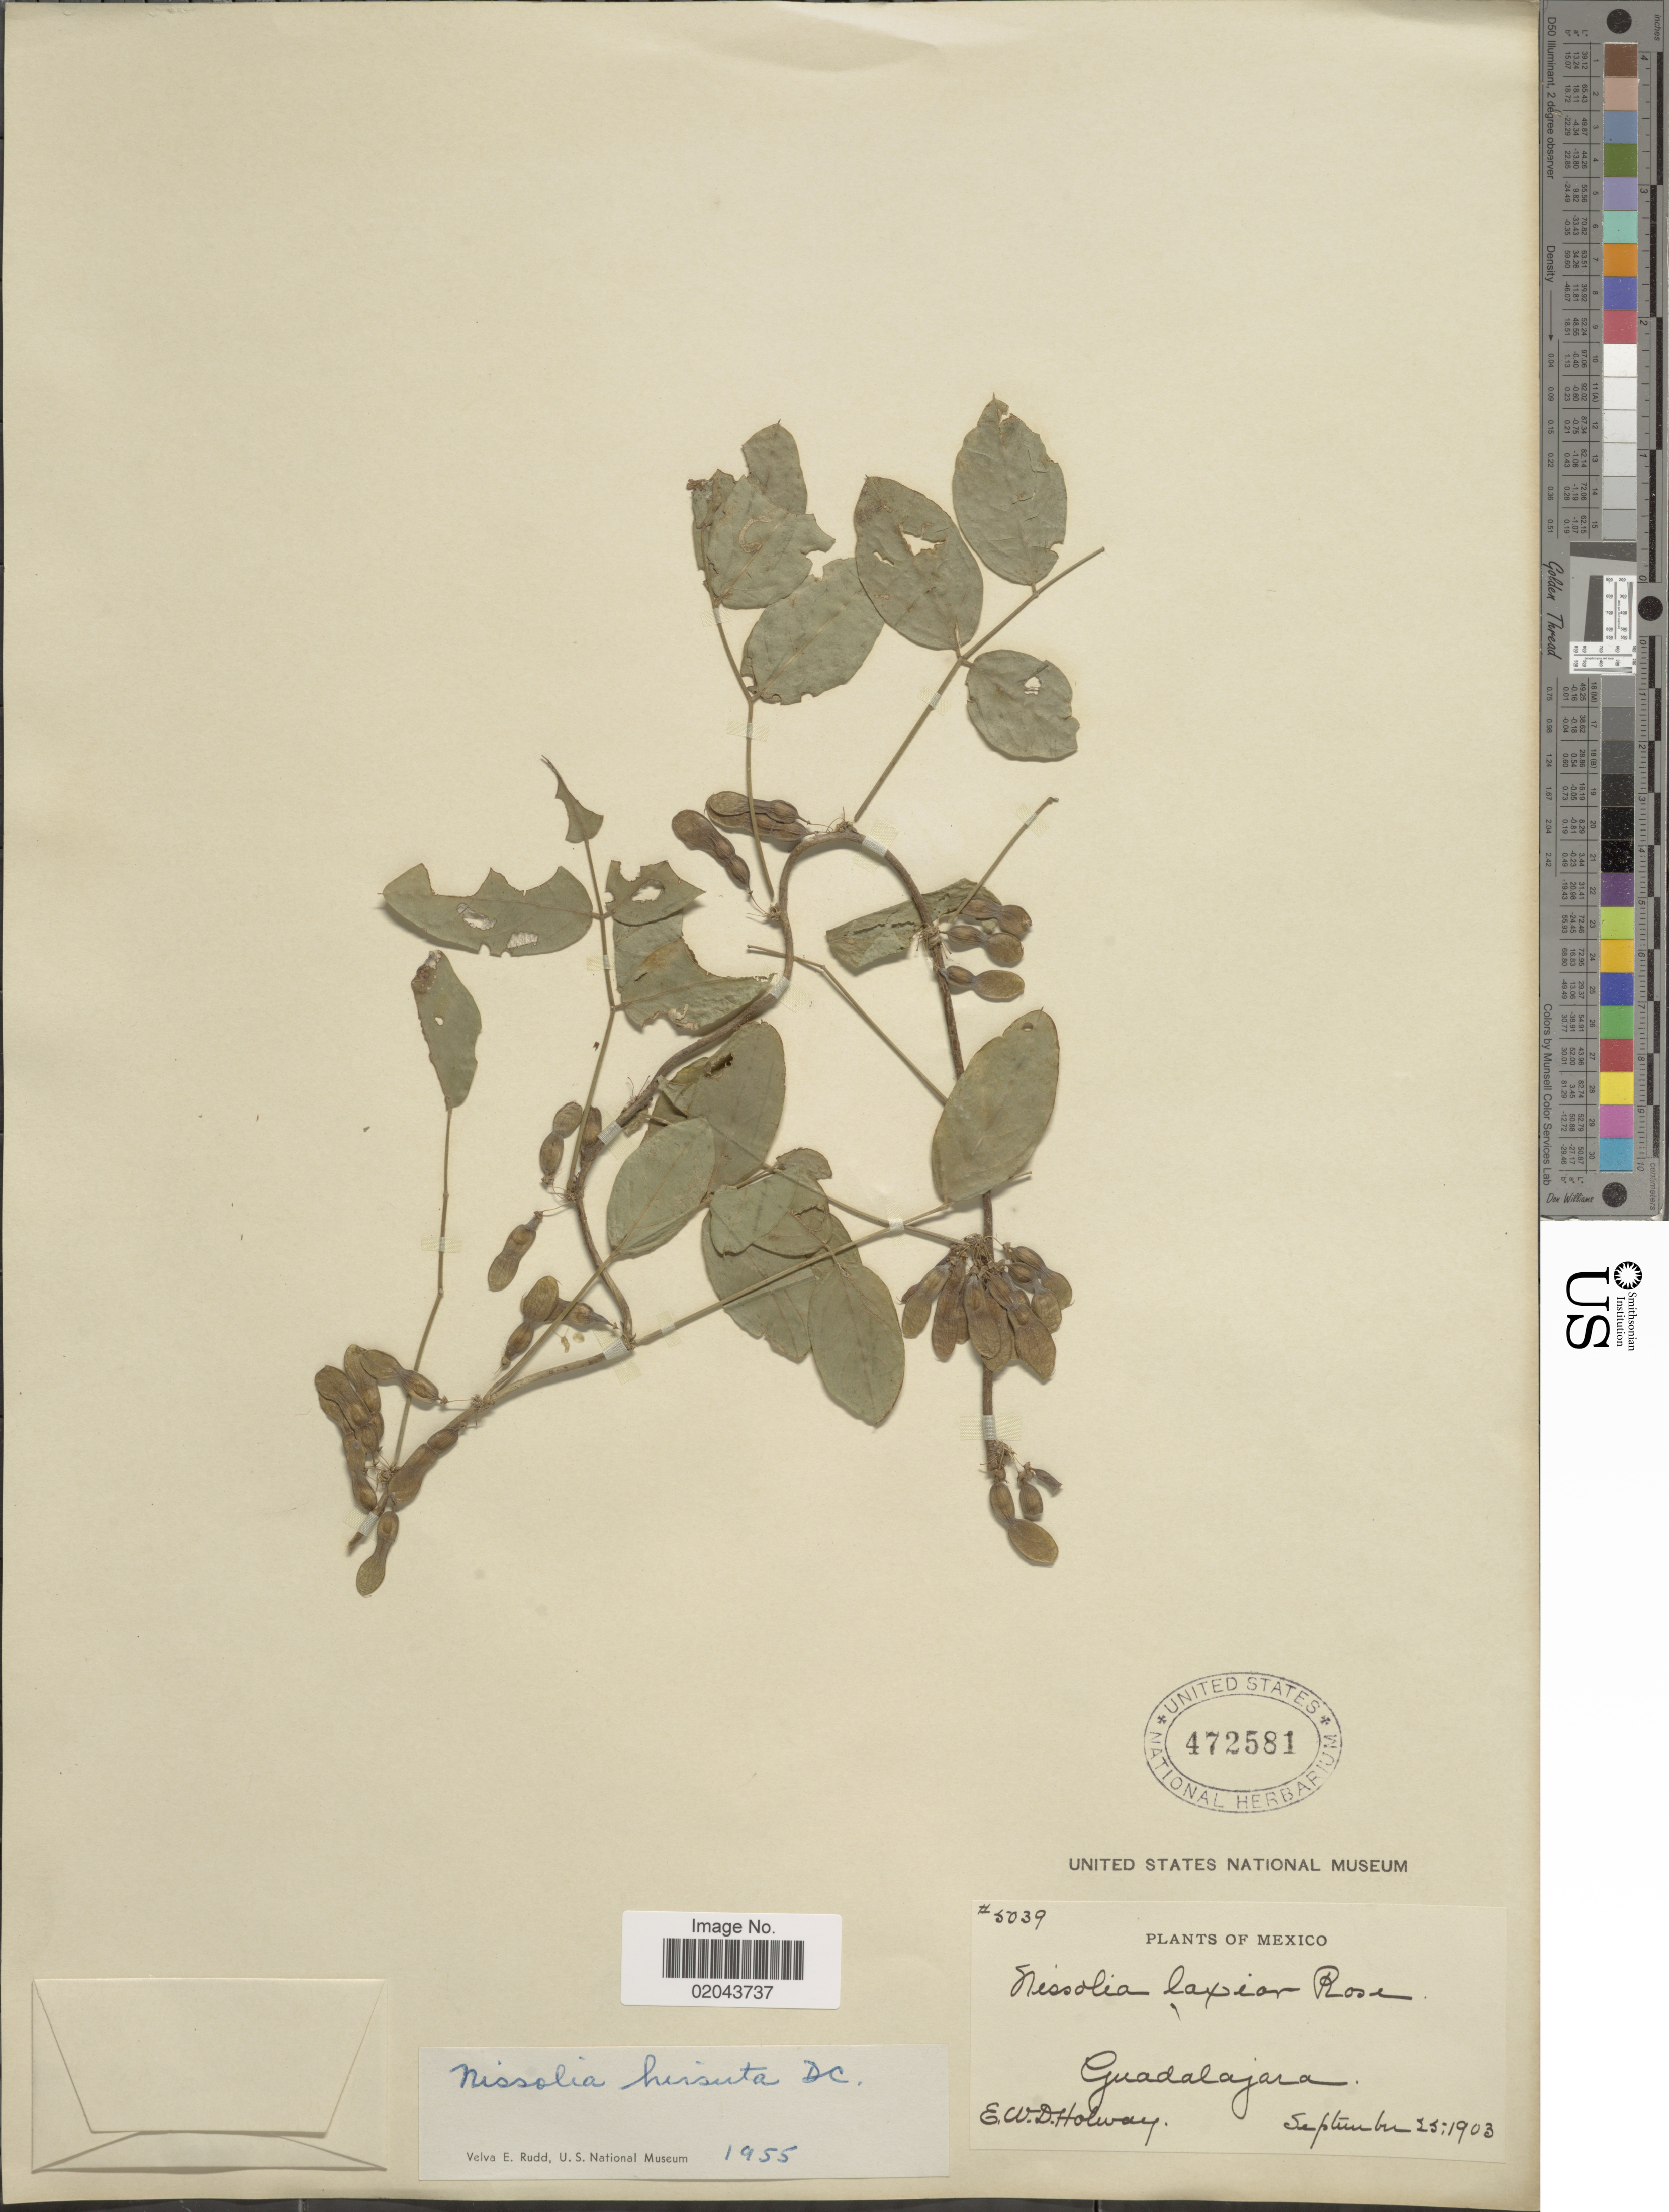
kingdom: Plantae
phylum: Tracheophyta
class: Magnoliopsida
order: Fabales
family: Fabaceae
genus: Nissolia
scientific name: Nissolia microptera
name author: Poir.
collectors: E. W. D. Holway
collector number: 5039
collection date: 1903-09-25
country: Mexico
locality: Guadalajara.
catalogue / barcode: US 472581